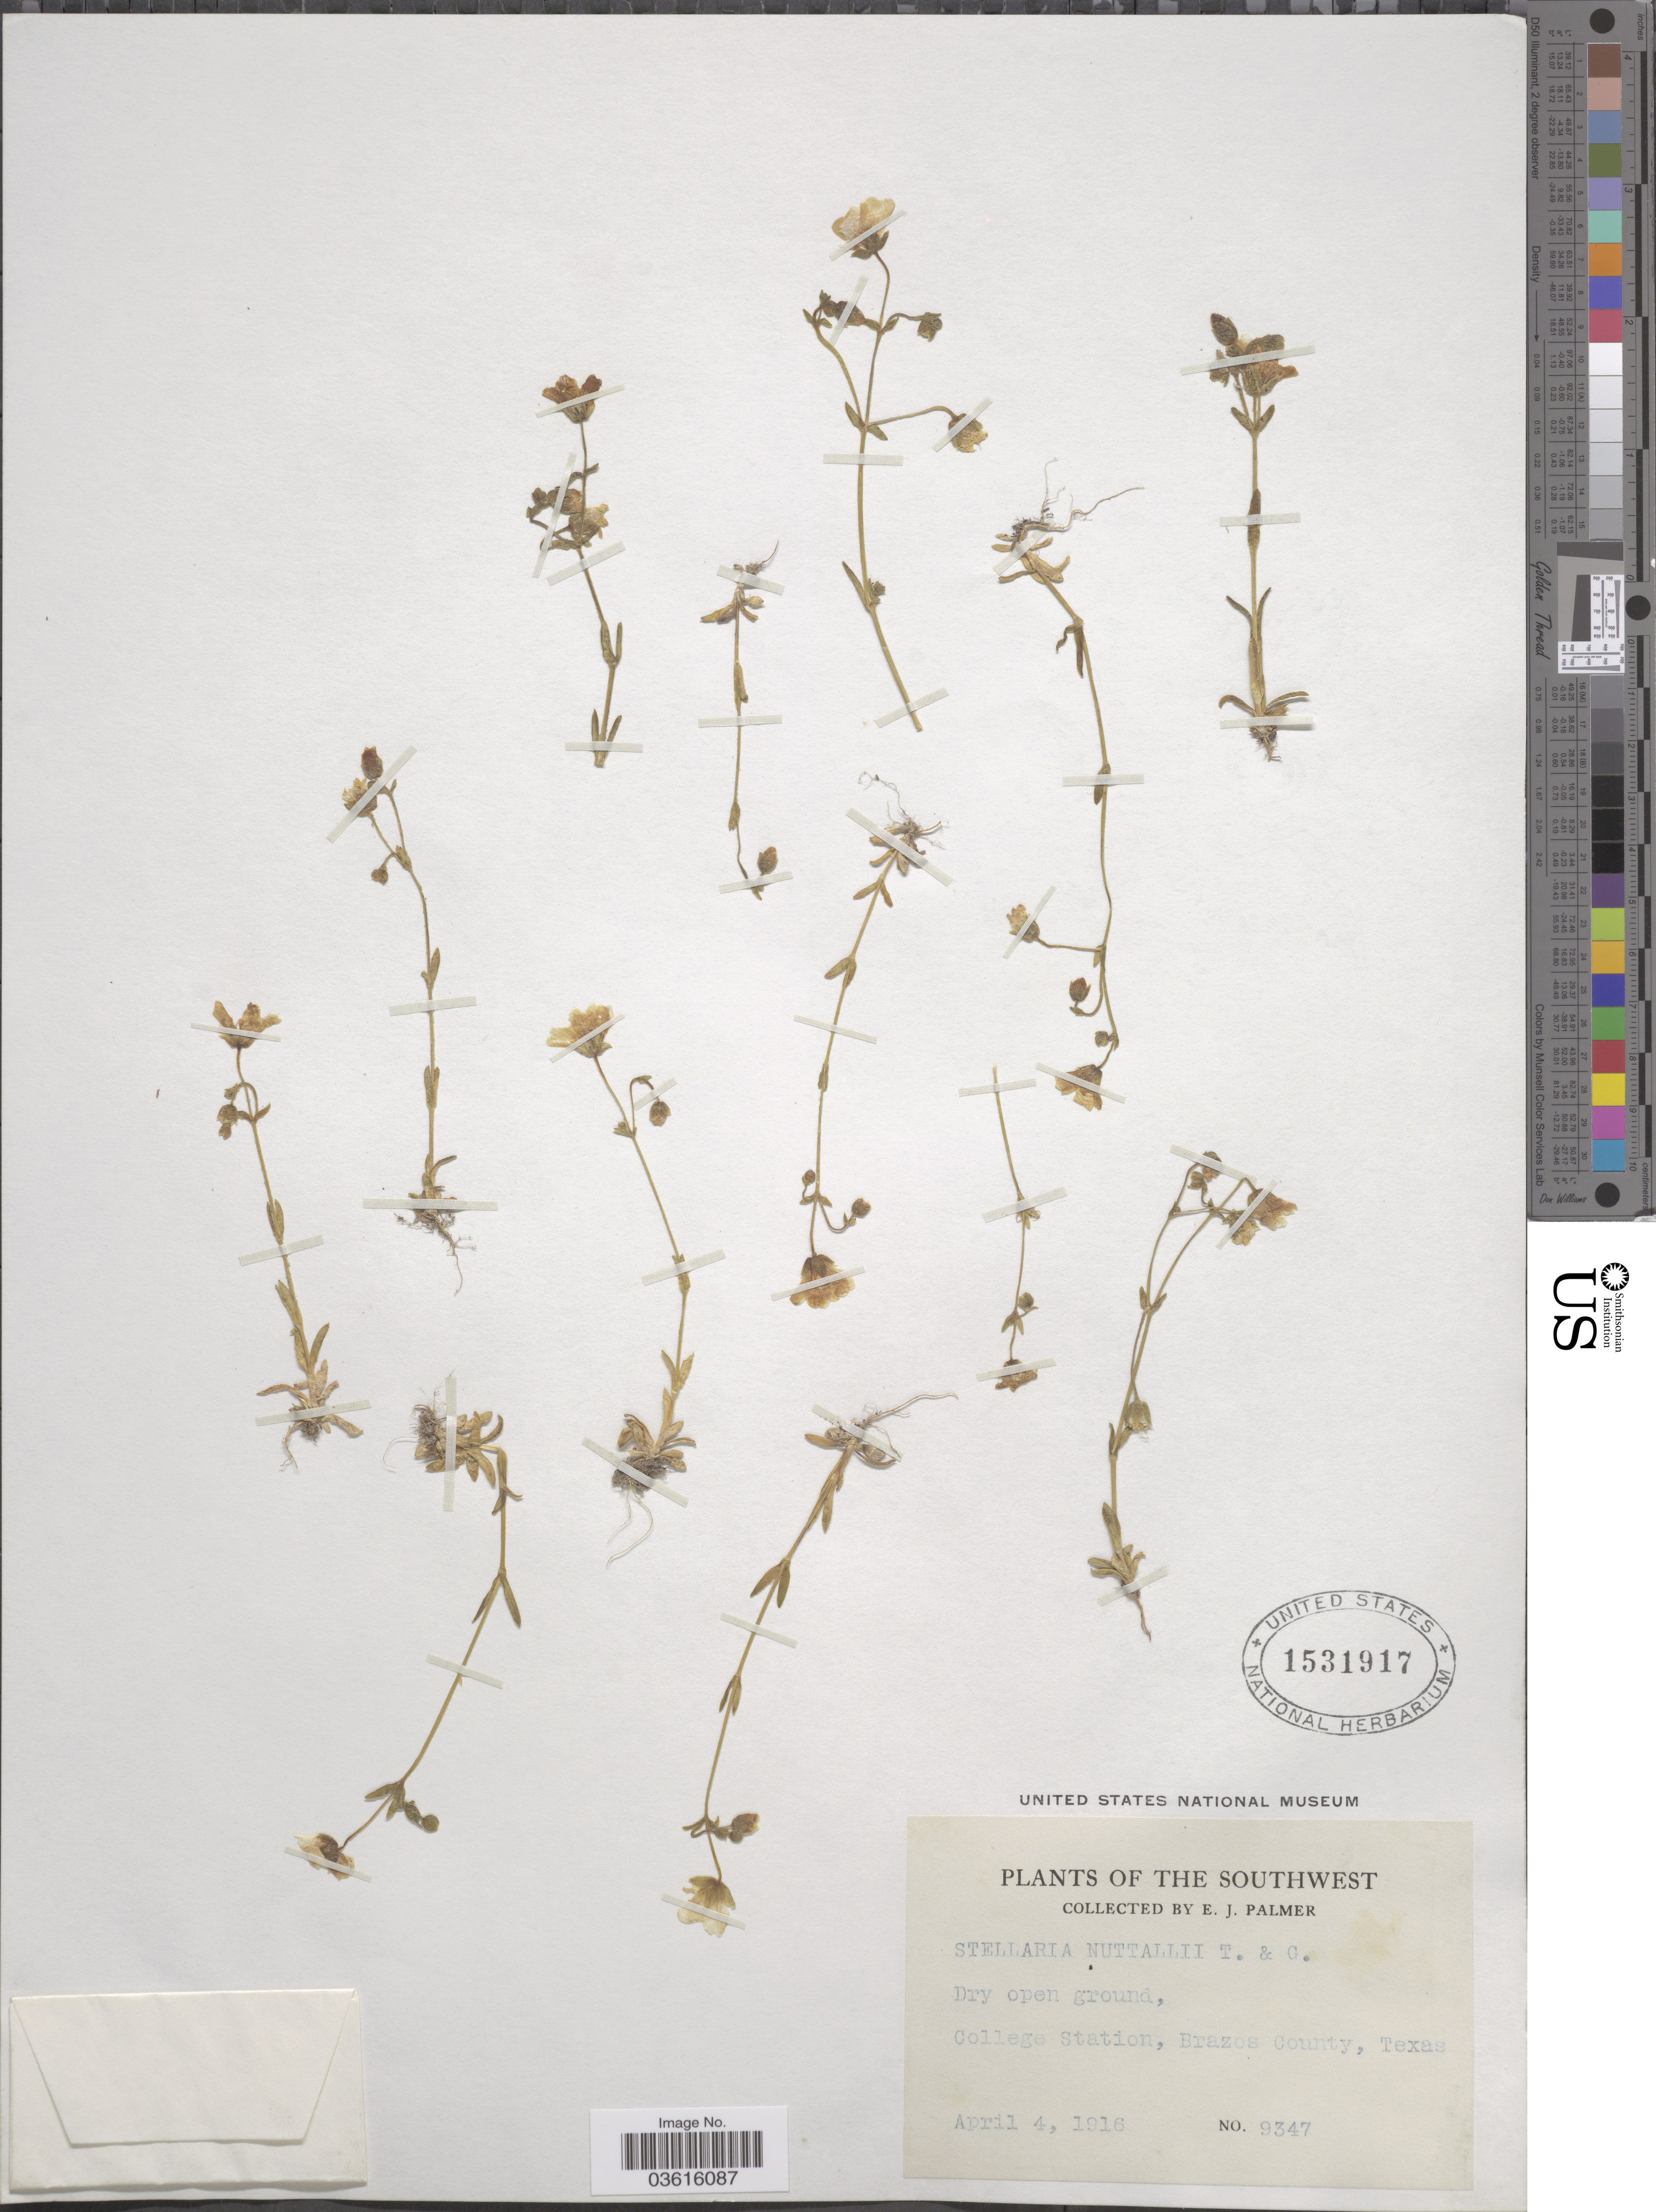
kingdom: Plantae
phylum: Tracheophyta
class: Magnoliopsida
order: Caryophyllales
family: Caryophyllaceae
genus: Minuartia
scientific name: Minuartia drummondii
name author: (Shinners) McNeill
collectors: E. J. Palmer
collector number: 9347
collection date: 1916-04-04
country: United States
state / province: Texas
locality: The Southwest. College Station, Brazos County.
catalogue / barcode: US 1531917